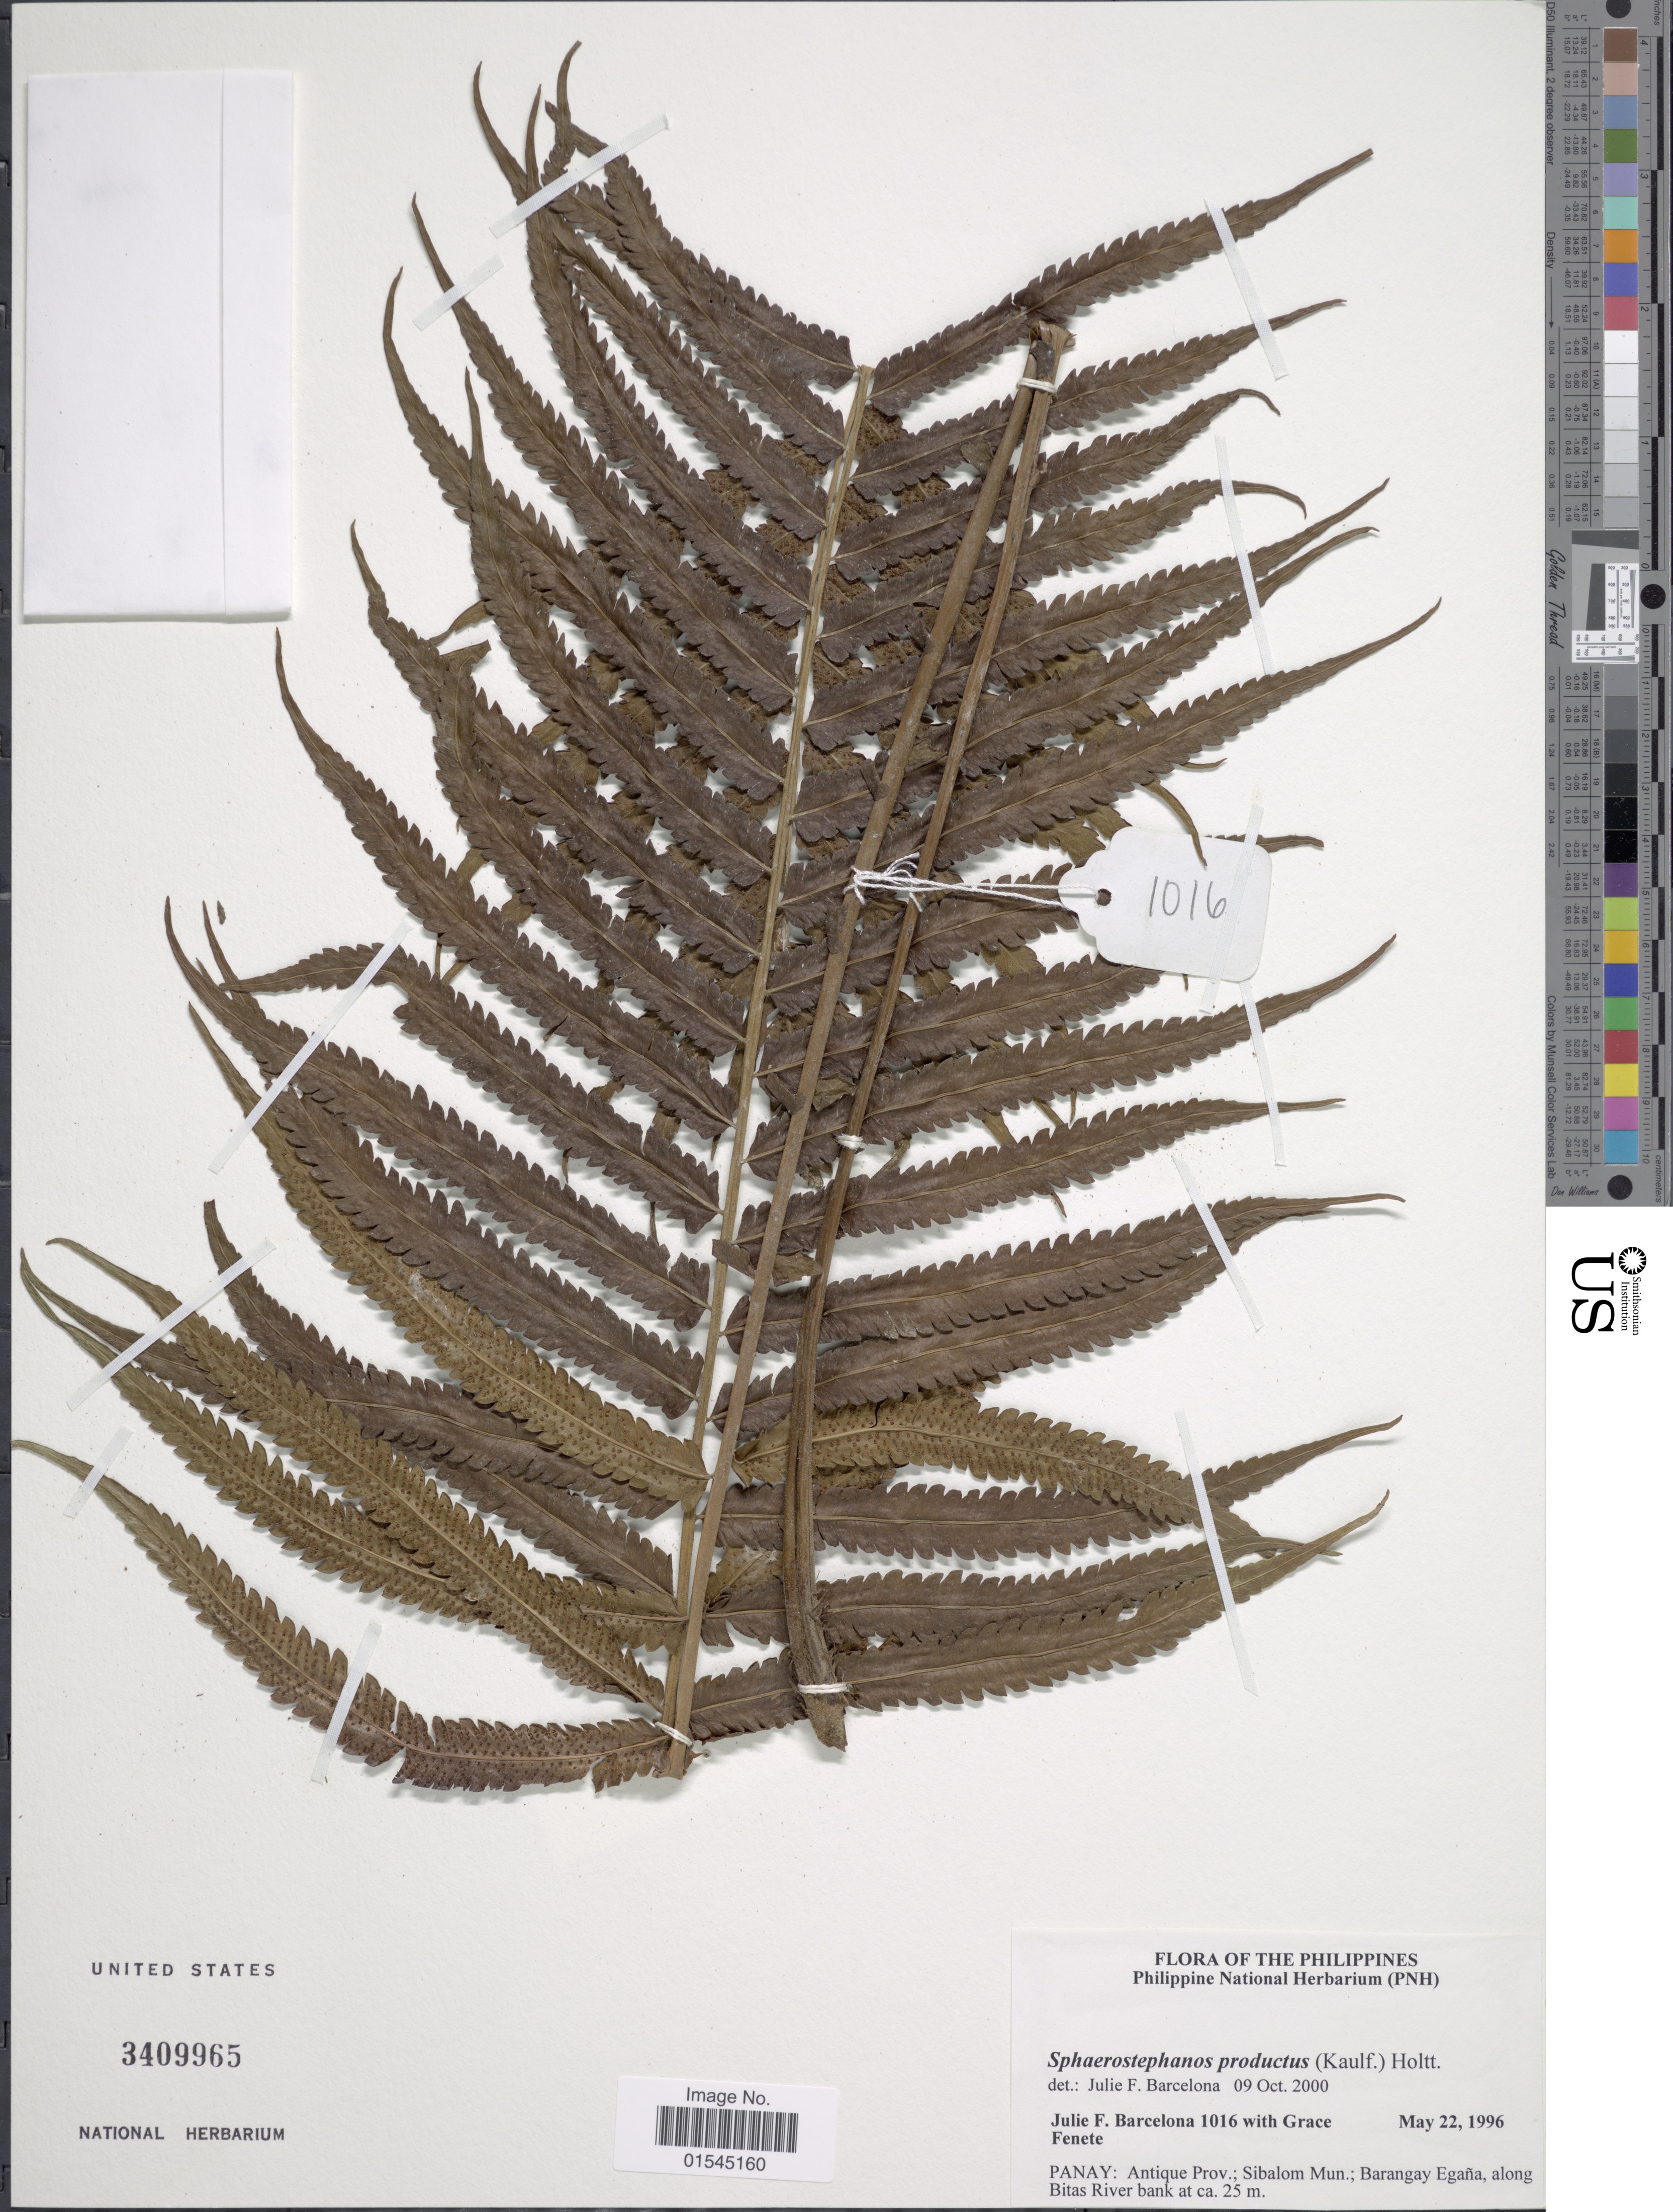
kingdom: Plantae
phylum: Tracheophyta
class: Polypodiopsida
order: Polypodiales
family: Thelypteridaceae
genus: Sphaerostephanos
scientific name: Sphaerostephanos productus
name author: (Kaulf.) Holttum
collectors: J. F. Barcelona & G. Fenete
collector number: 1016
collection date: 1996-05-22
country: Philippines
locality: Panay. Antique Prov.: Sibalon Mun.: Barangay Egana, along Bitas River bank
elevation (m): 25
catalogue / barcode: US 3409965